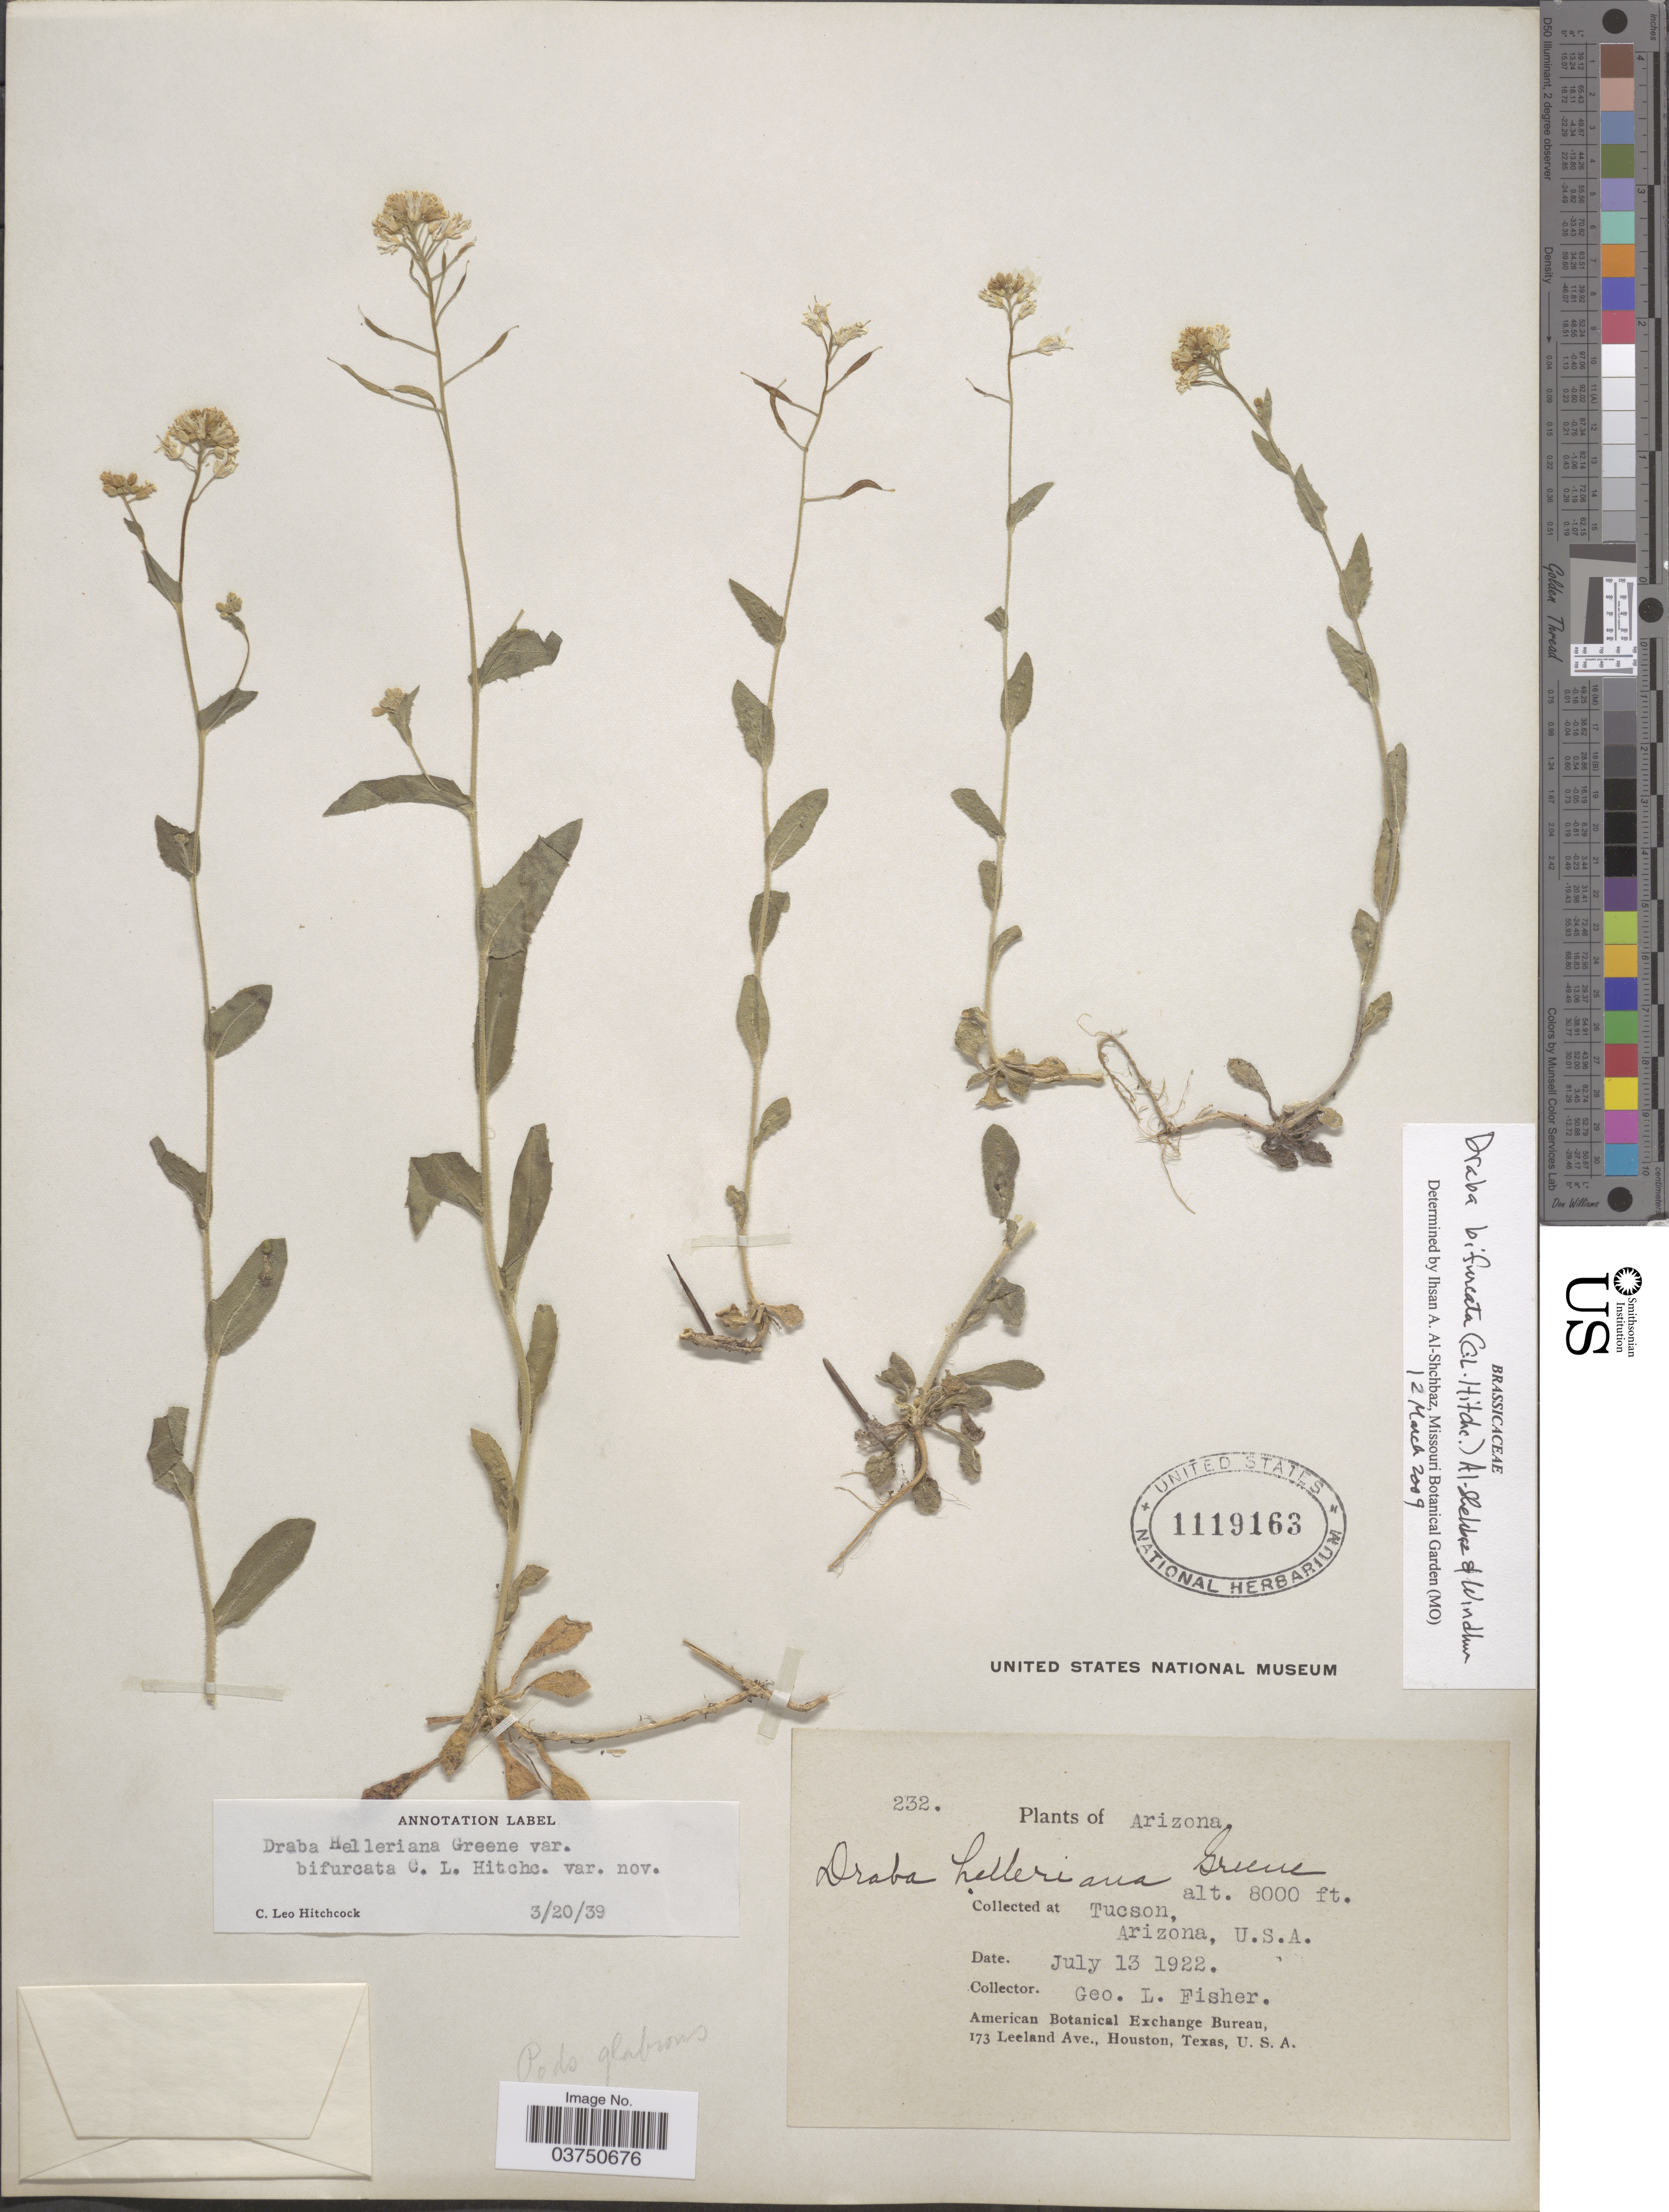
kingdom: Plantae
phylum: Tracheophyta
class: Magnoliopsida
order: Brassicales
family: Brassicaceae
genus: Draba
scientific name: Draba bifurcata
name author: (C.L. Hitchc.) Al-Shehbaz & Windham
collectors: G. L. Fisher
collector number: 232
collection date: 1922-07-13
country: United States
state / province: Arizona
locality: Tucson.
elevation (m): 2438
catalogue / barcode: US 1119163